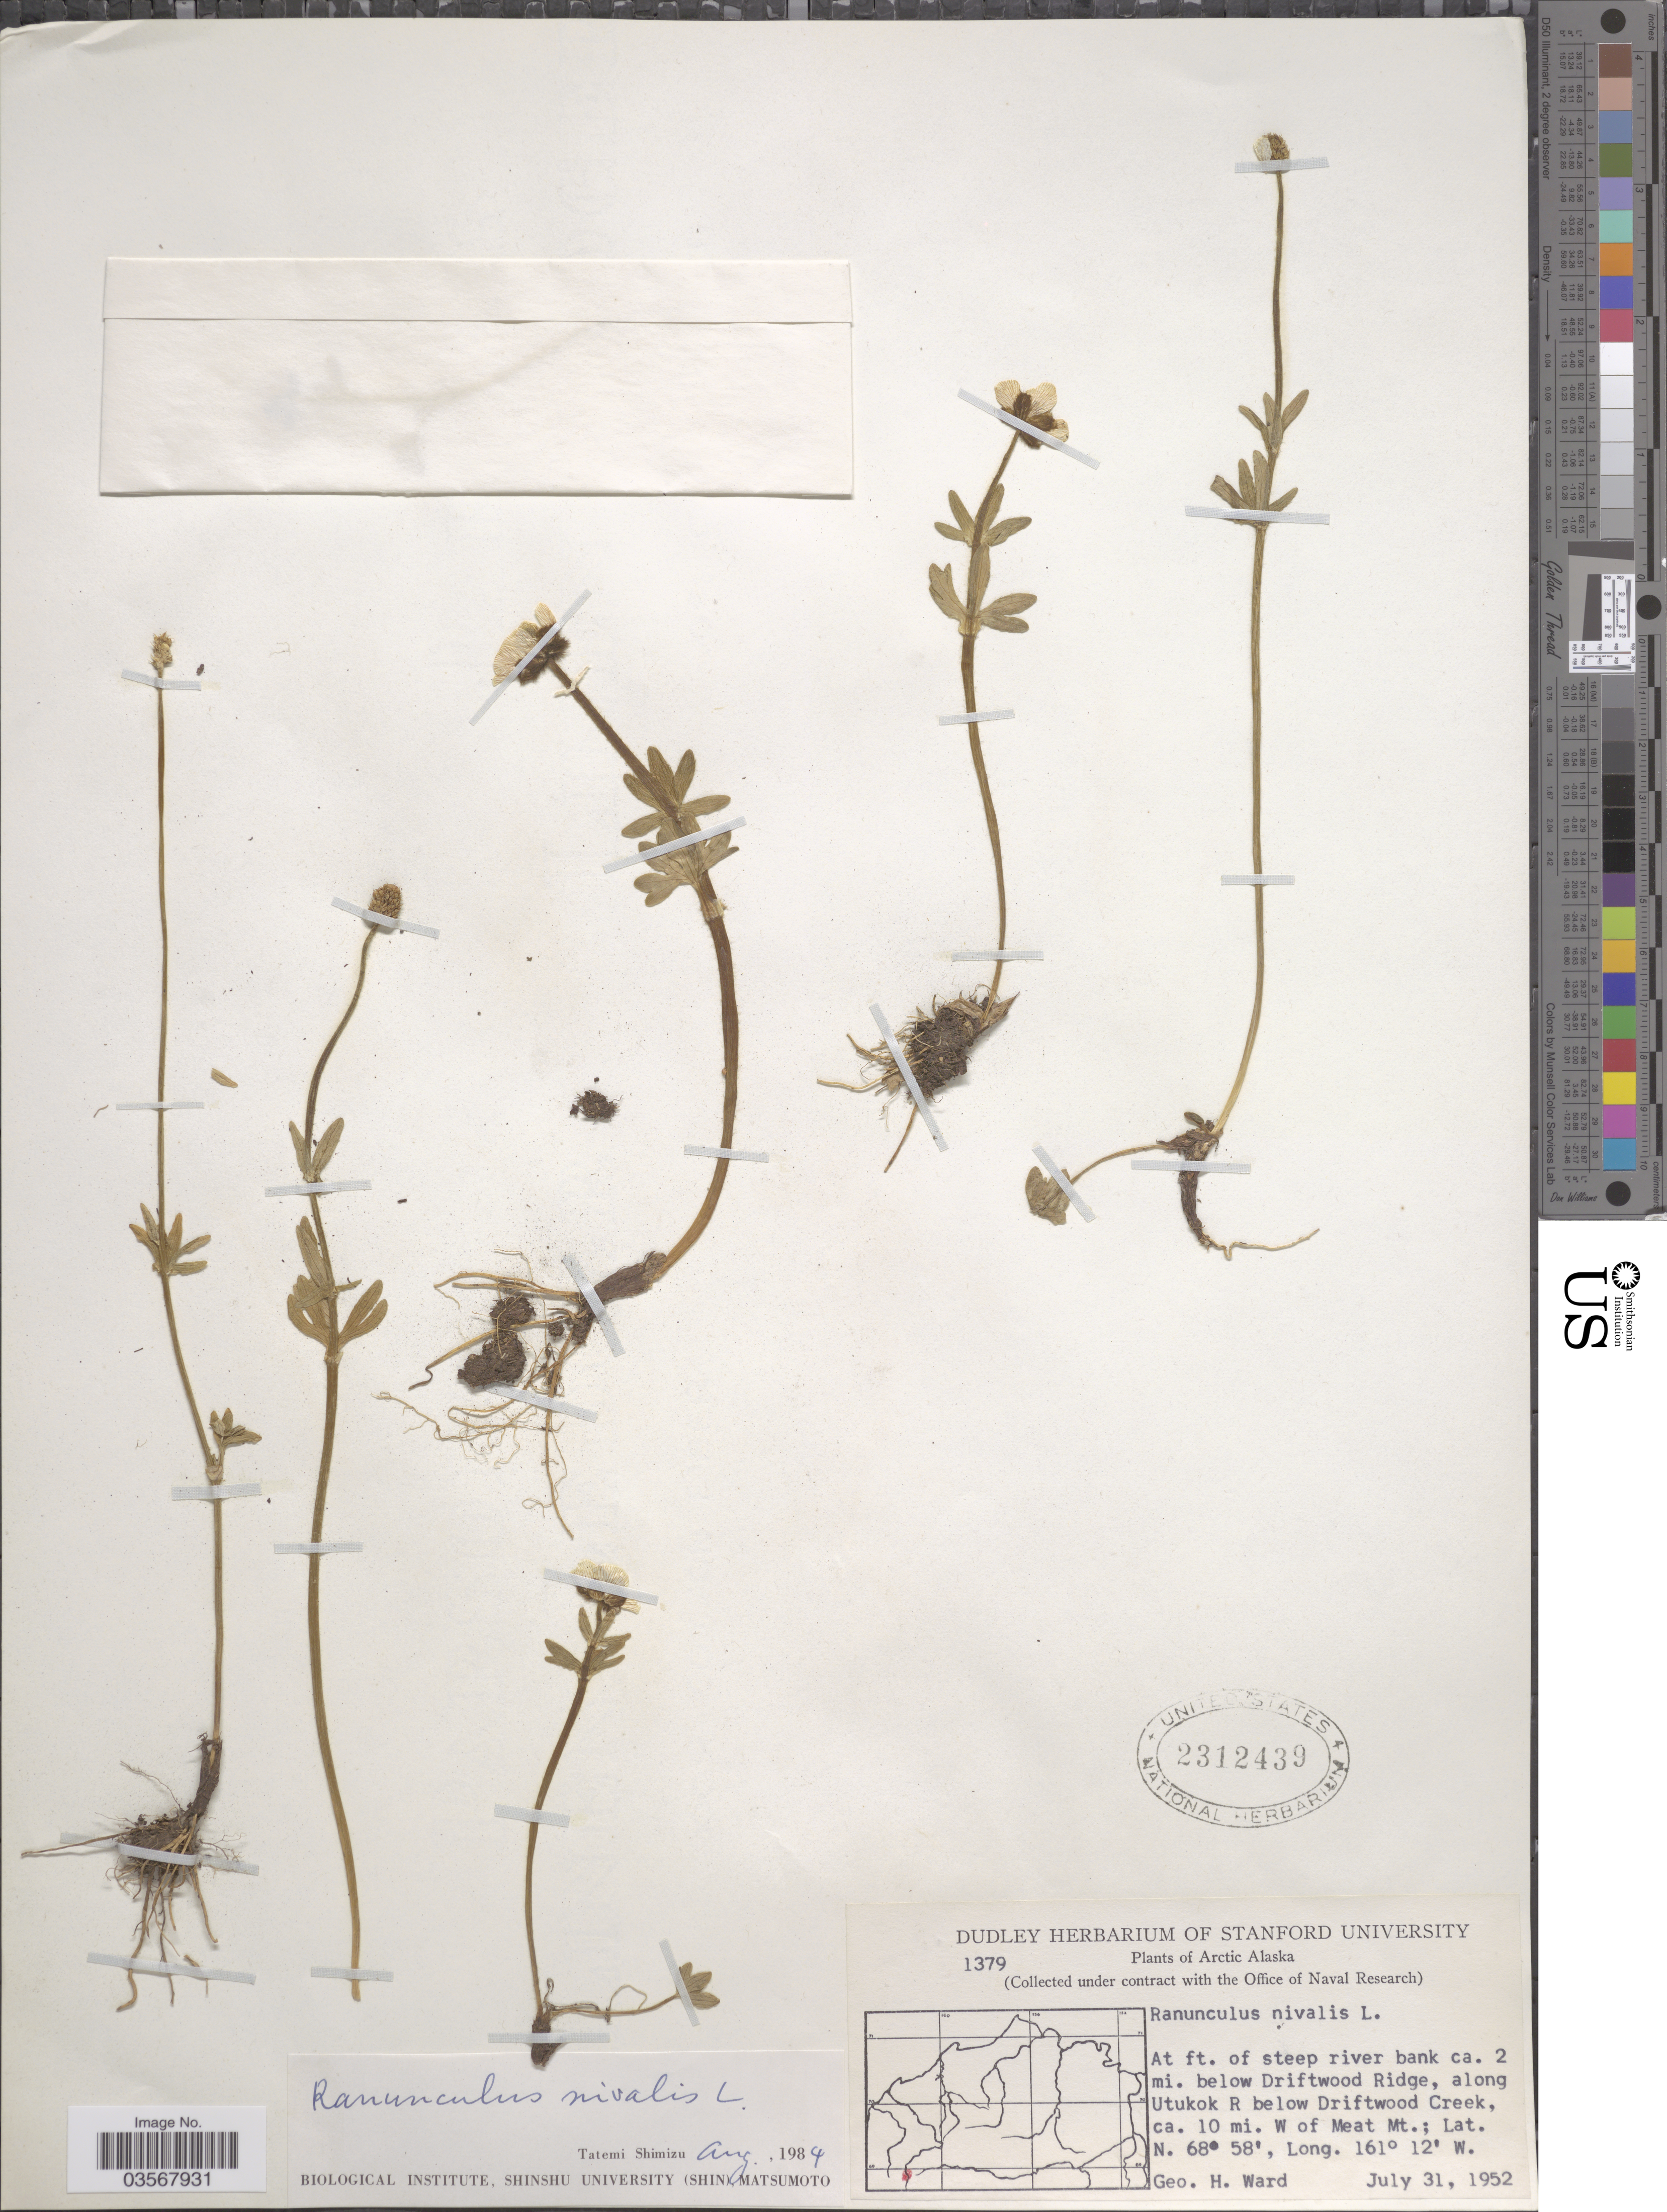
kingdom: Plantae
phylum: Tracheophyta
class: Magnoliopsida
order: Ranunculales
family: Ranunculaceae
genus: Ranunculus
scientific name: Ranunculus nivalis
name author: L.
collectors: G. H. Ward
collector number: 1379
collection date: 1952-07-31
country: United States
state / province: Alaska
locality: Arctic Alaska. At ft. of steep river bank ca. 2 mi. below Driftwood Ridge, along Utukok R below Driftwood Creek, ca. 10 mi. W of Meat Mt.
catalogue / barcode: US 2312439